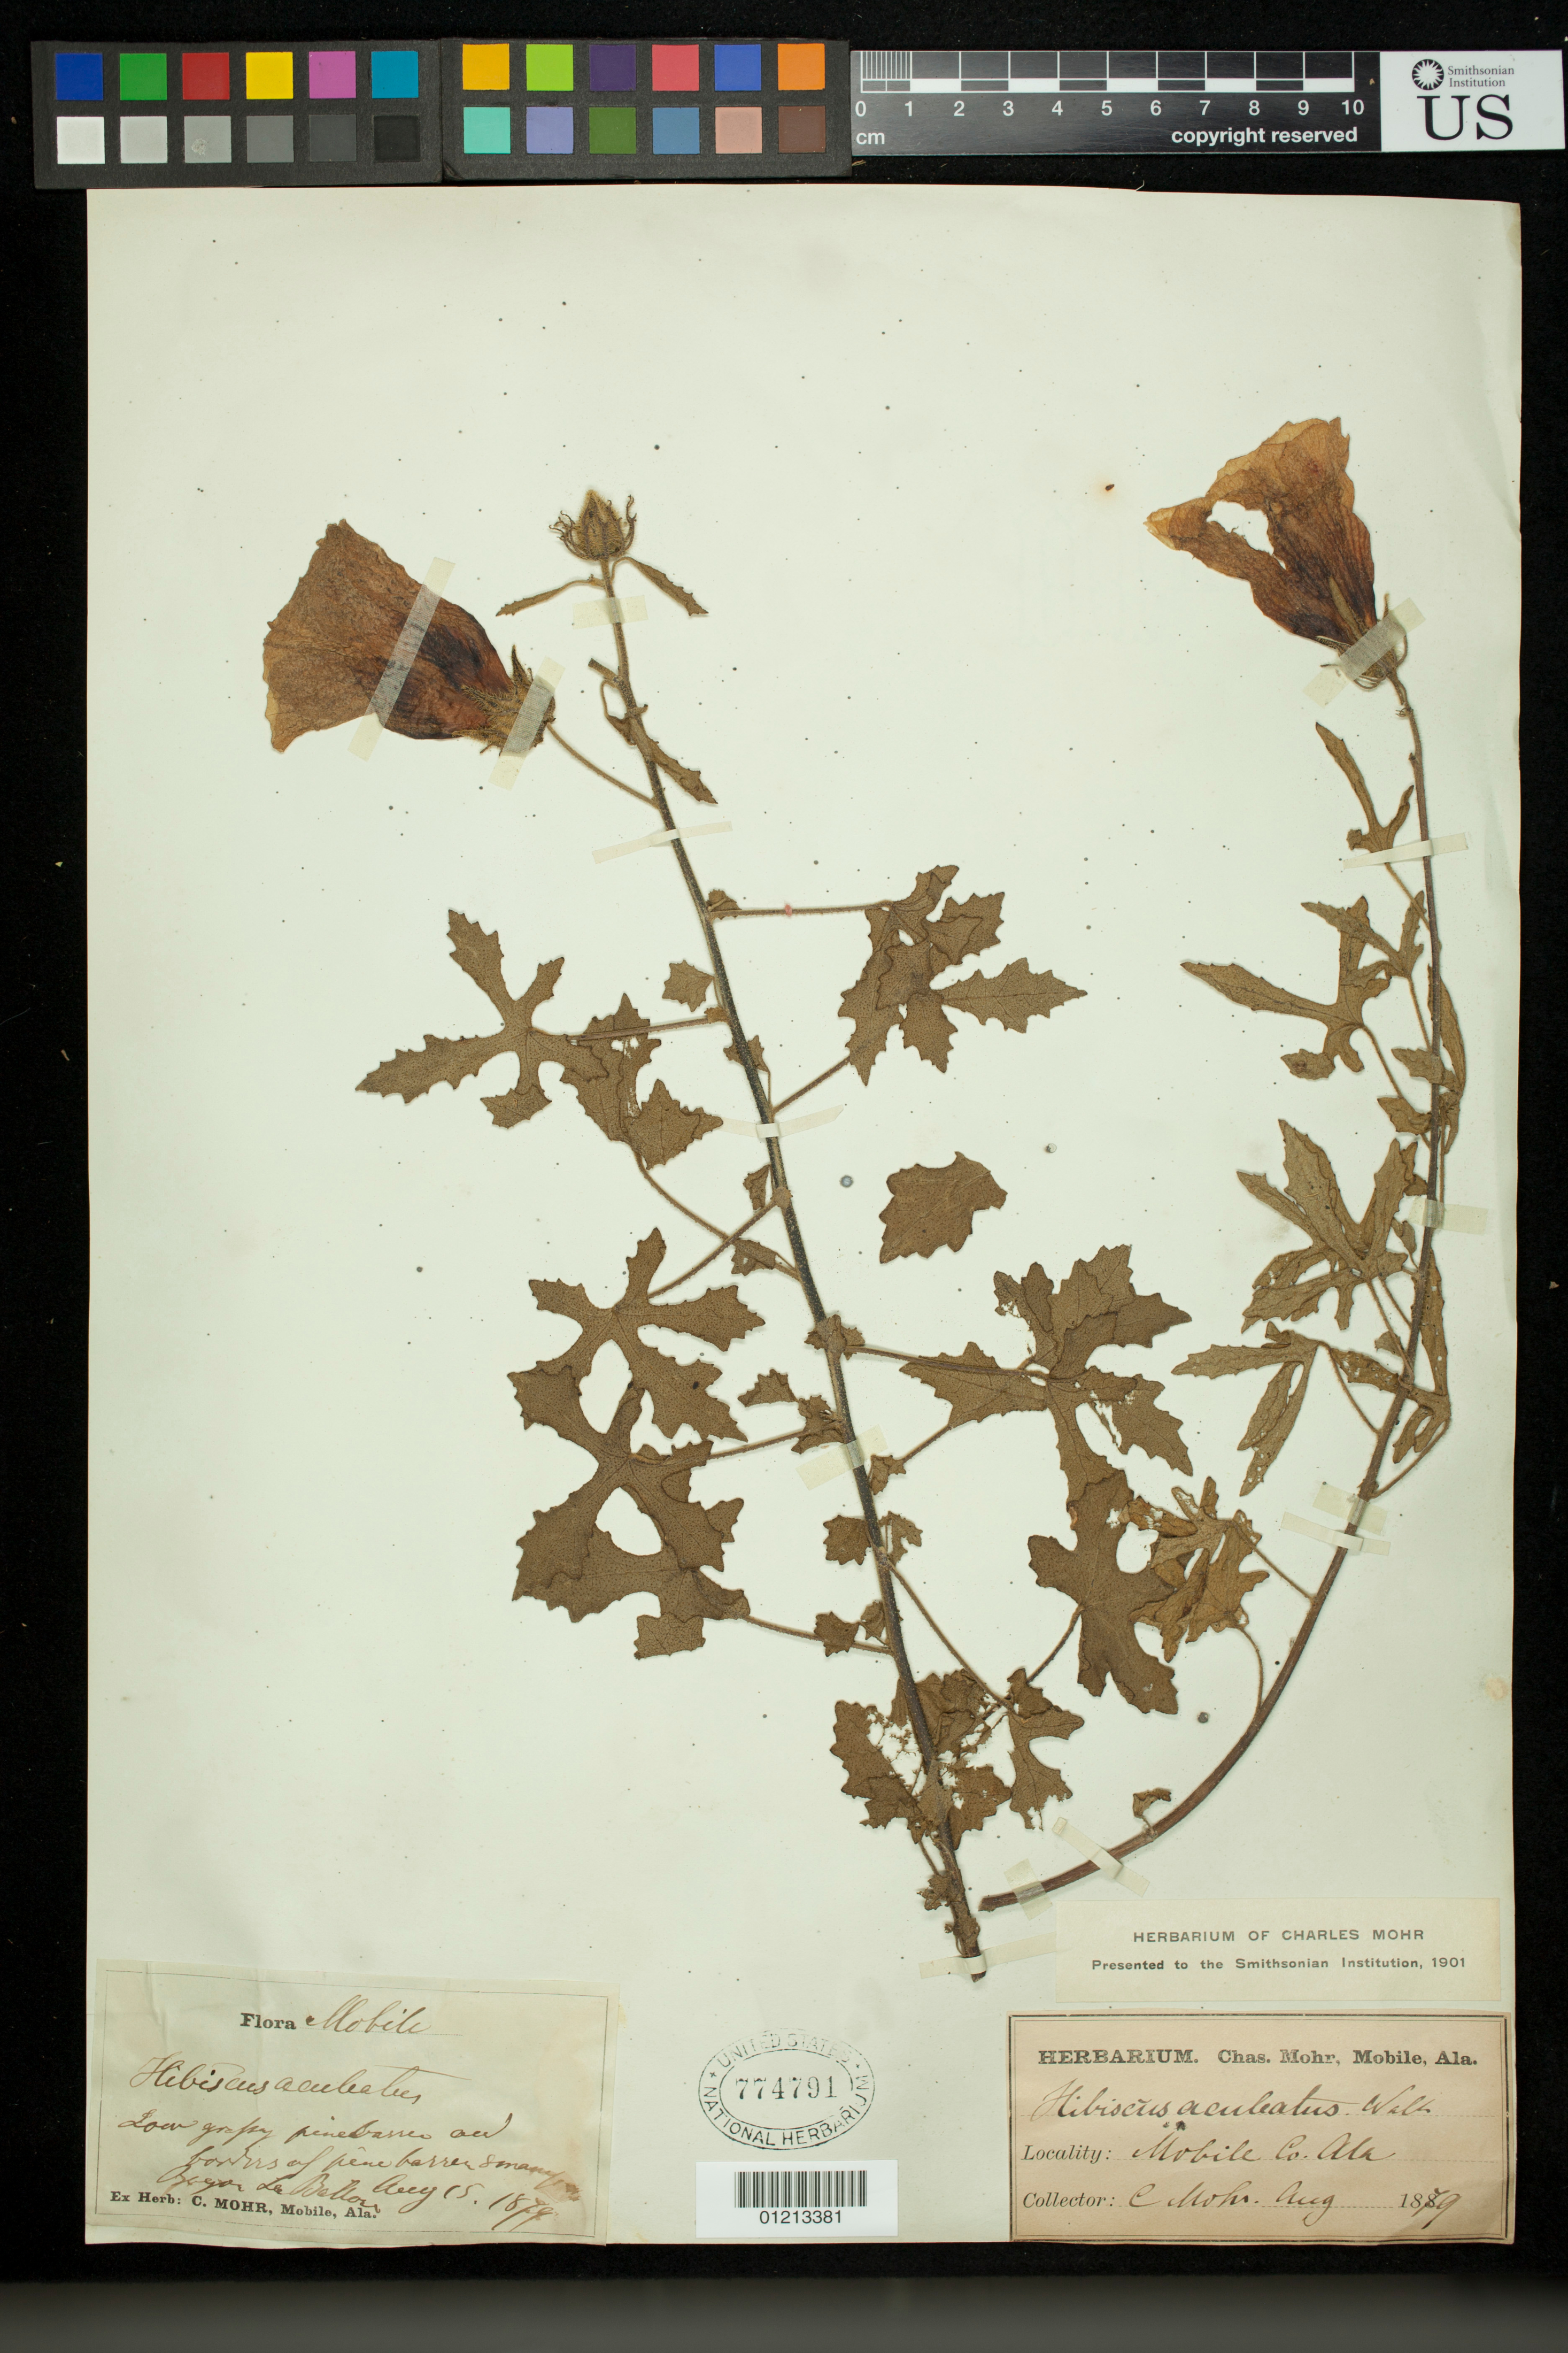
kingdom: Plantae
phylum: Tracheophyta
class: Magnoliopsida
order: Malvales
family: Malvaceae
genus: Sabdariffa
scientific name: Sabdariffa aculeata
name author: (Walter) M.M. Hanes & R.L. Barrett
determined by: Dorr, Laurence J., Curator (BOT), Smithsonian Institution - National Museum of Natural History (UNITED STATES)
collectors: C. T. Mohr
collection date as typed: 15 Aug 1879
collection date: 1879-08-15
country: United States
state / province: Alabama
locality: Bayou La Belle, Mobile Co. Ala.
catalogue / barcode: US 774791